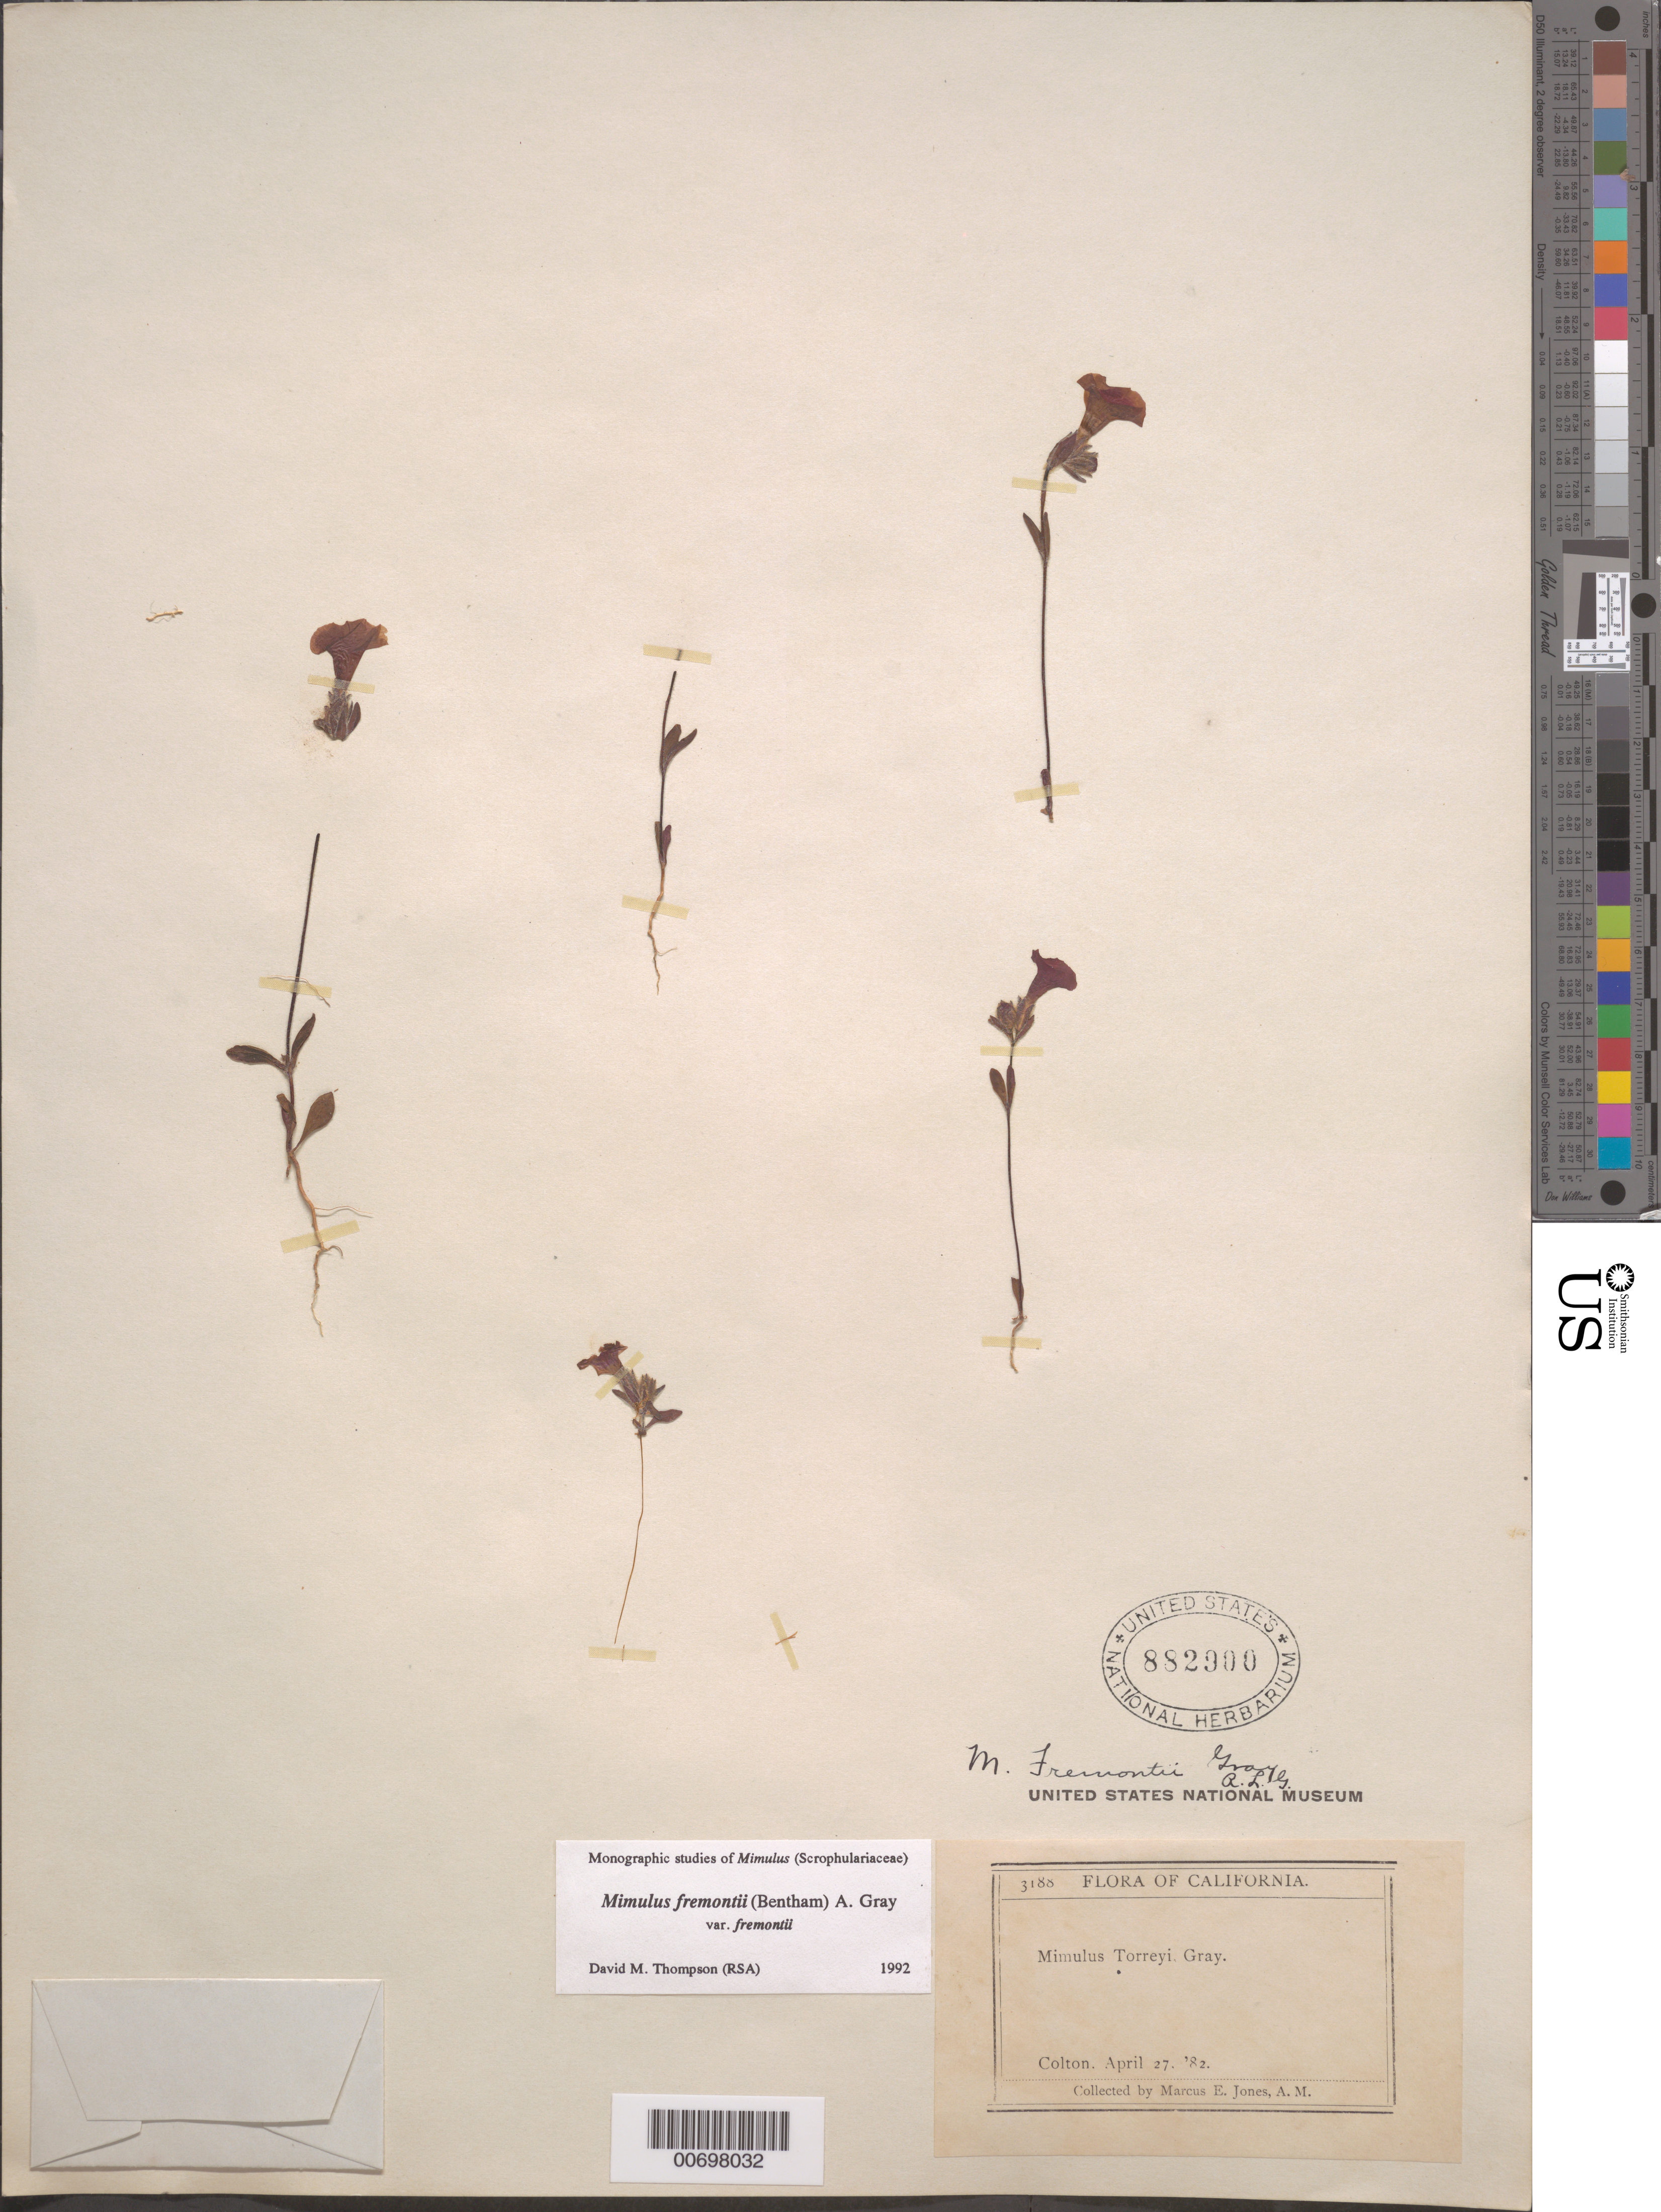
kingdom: Plantae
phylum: Tracheophyta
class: Magnoliopsida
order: Lamiales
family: Phrymaceae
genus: Mimulus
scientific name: Mimulus fremontii var. fremontii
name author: (Benth.) A. Gray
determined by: Thompson, D. M., (RSA), Rancho Santa Ana Botanic Garden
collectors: M. E. Jones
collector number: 3188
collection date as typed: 27 Apr 1882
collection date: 1882-04-27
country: United States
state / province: California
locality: Colton.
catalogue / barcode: US 882900